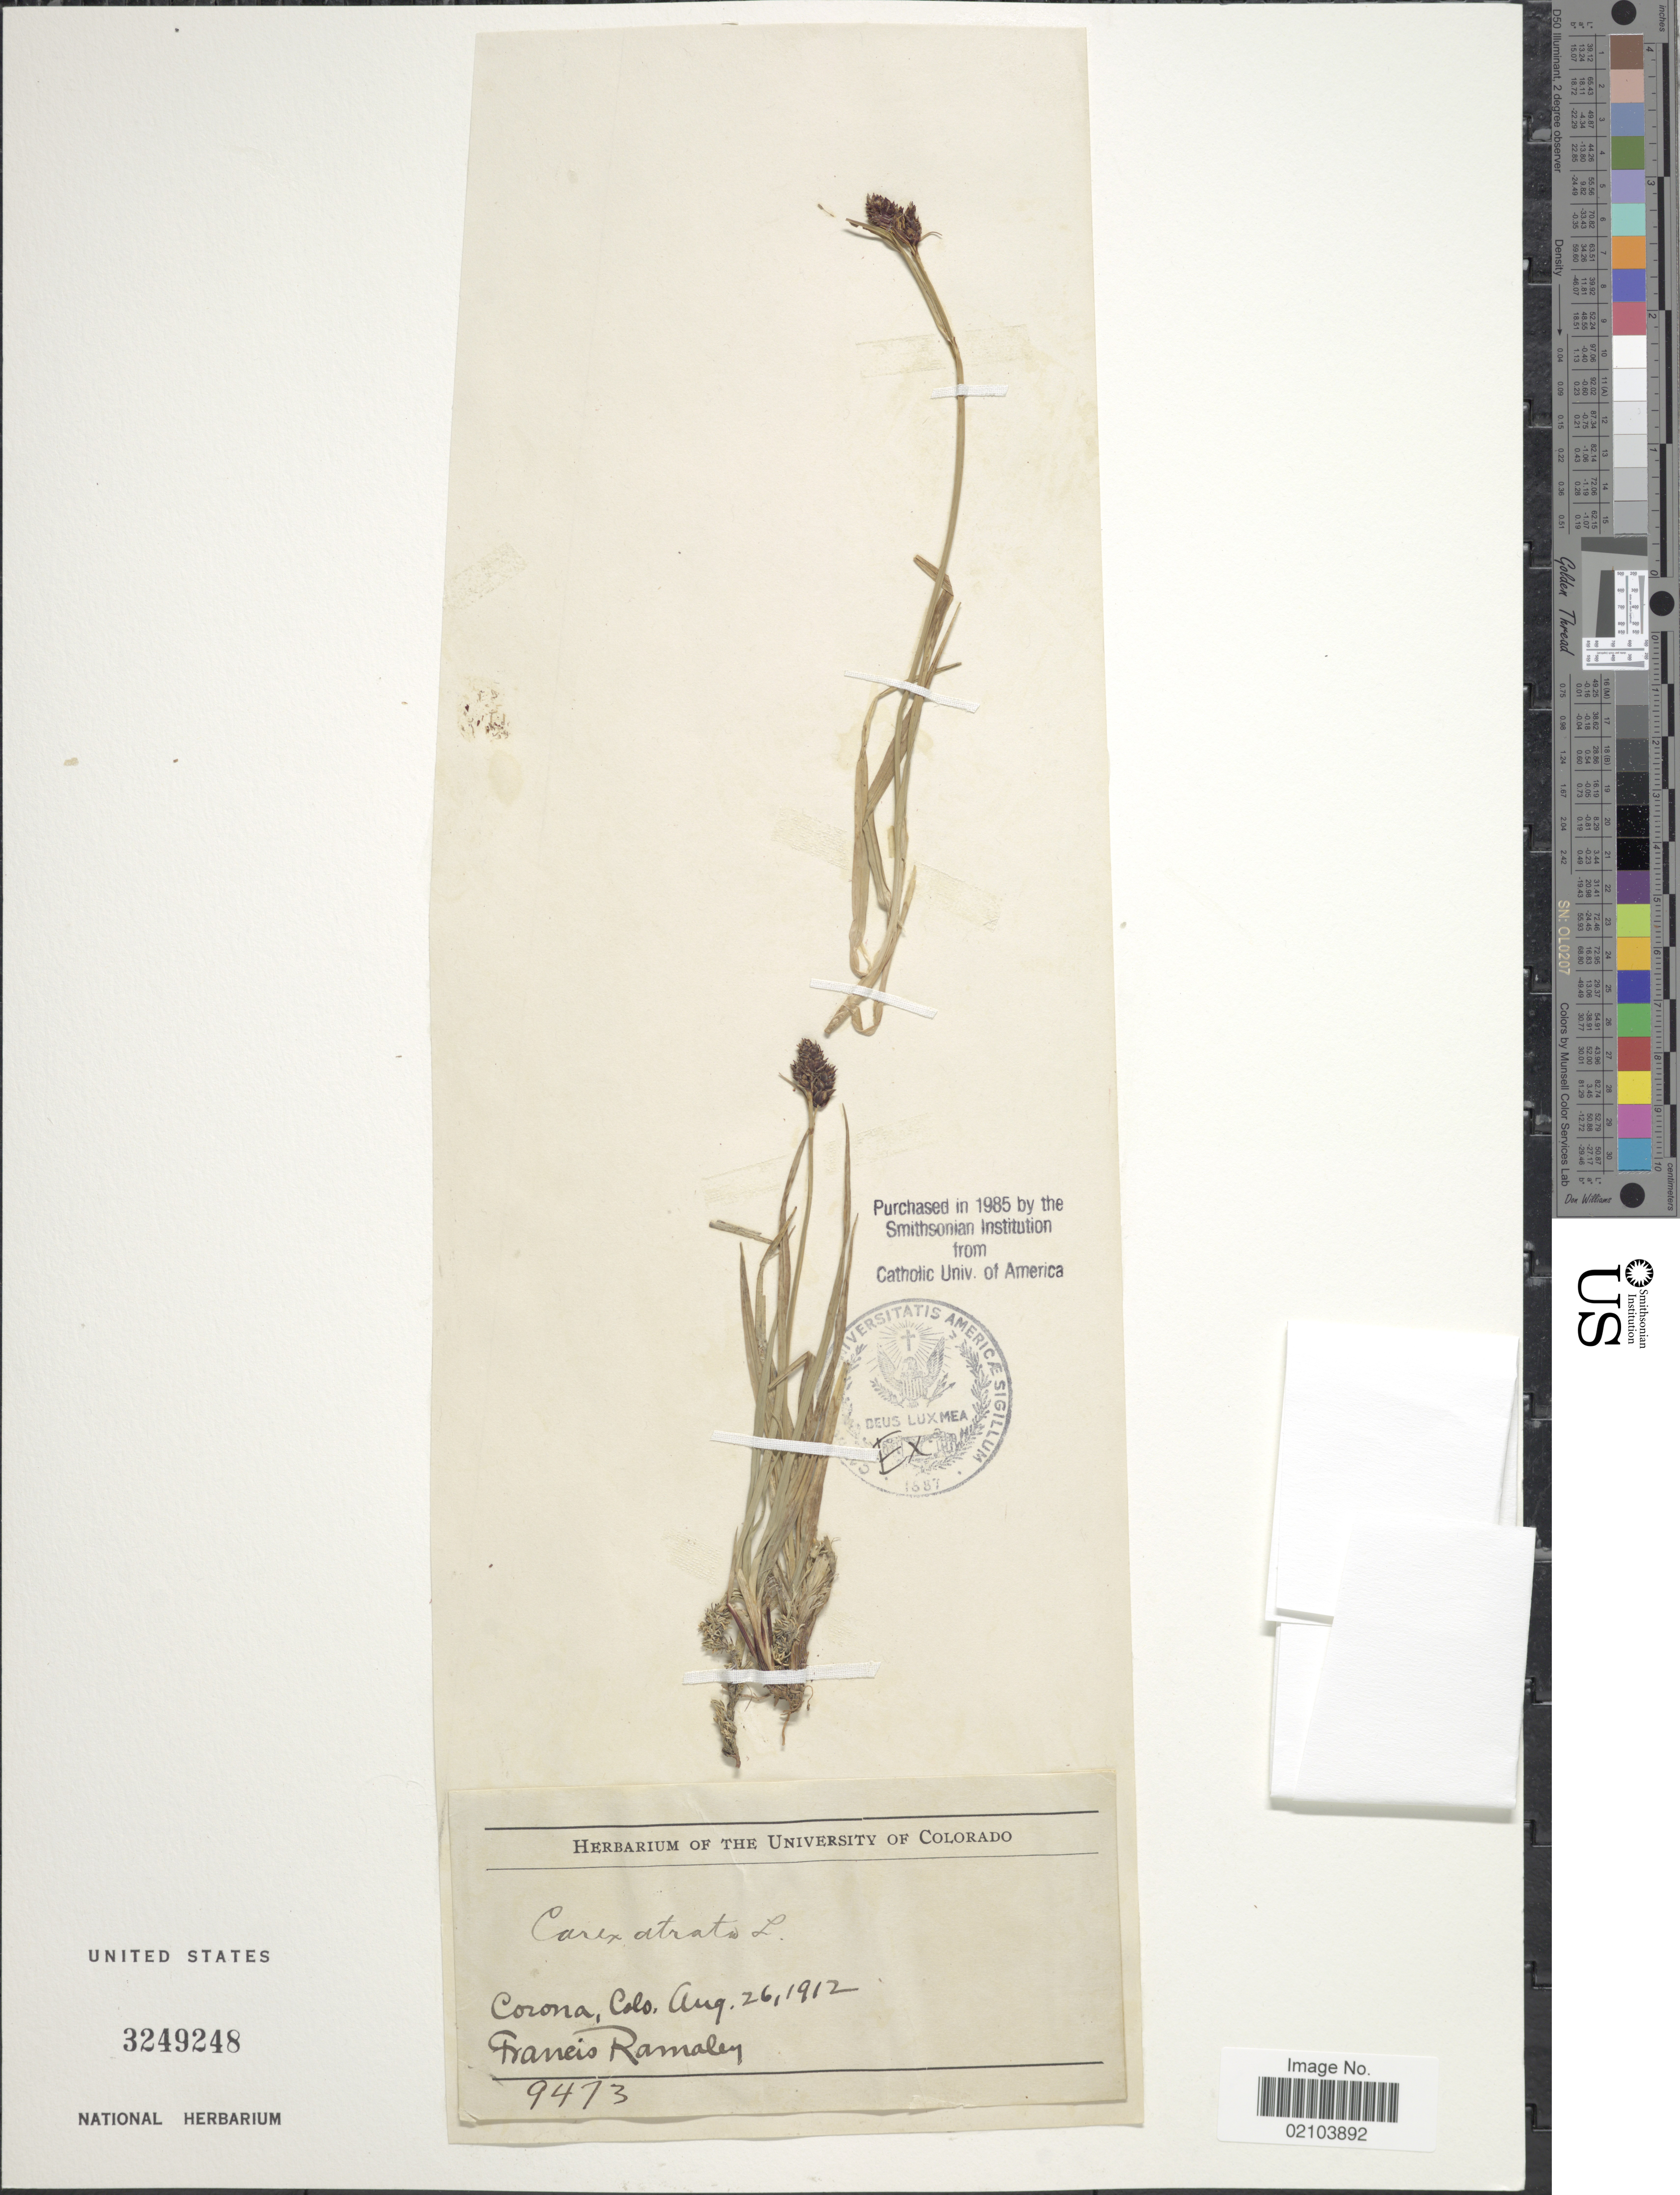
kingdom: Plantae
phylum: Tracheophyta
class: Liliopsida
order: Poales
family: Cyperaceae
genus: Carex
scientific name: Carex atrata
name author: L.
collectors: F. Ramaley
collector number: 9473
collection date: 1912-08-26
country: United States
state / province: Colorado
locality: Corona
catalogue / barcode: US 3249248